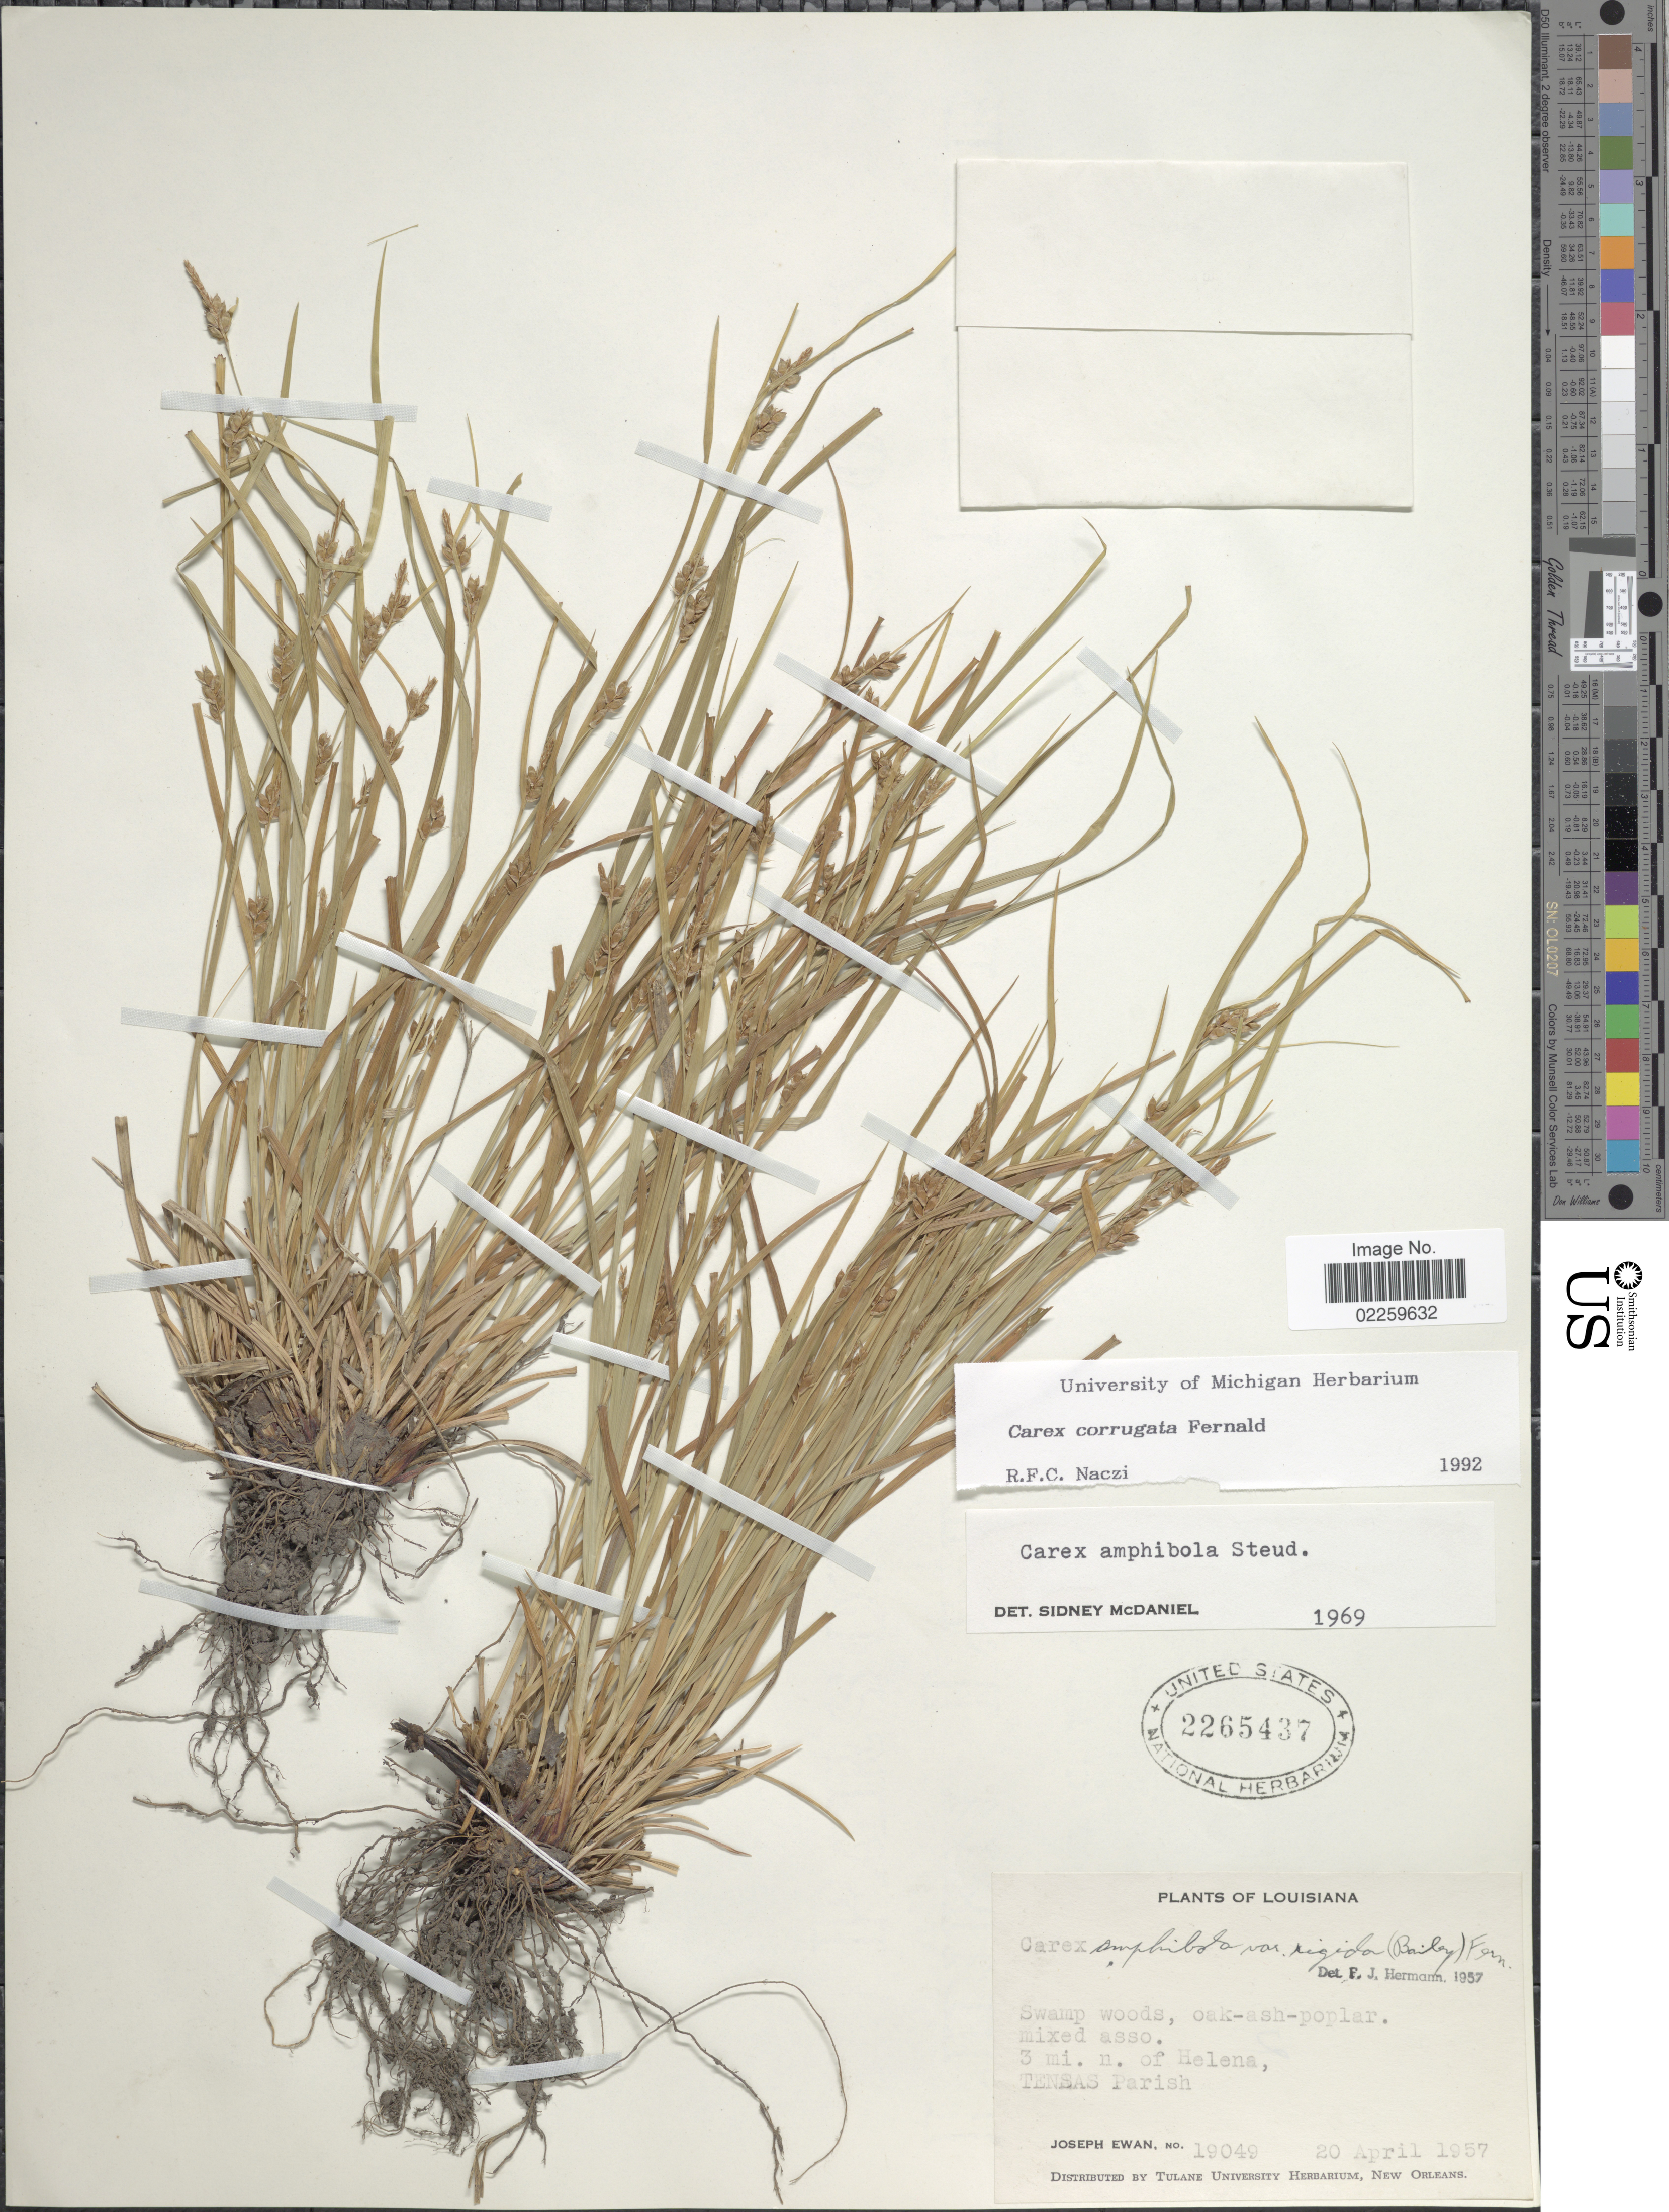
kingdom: Plantae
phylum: Tracheophyta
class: Liliopsida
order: Poales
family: Cyperaceae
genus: Carex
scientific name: Carex corrugata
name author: Fernald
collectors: J. A. Ewan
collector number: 19049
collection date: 1957-04-20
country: United States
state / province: Louisiana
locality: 3 mi. n. of Helena, Tensas Parish.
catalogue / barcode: US 2265437